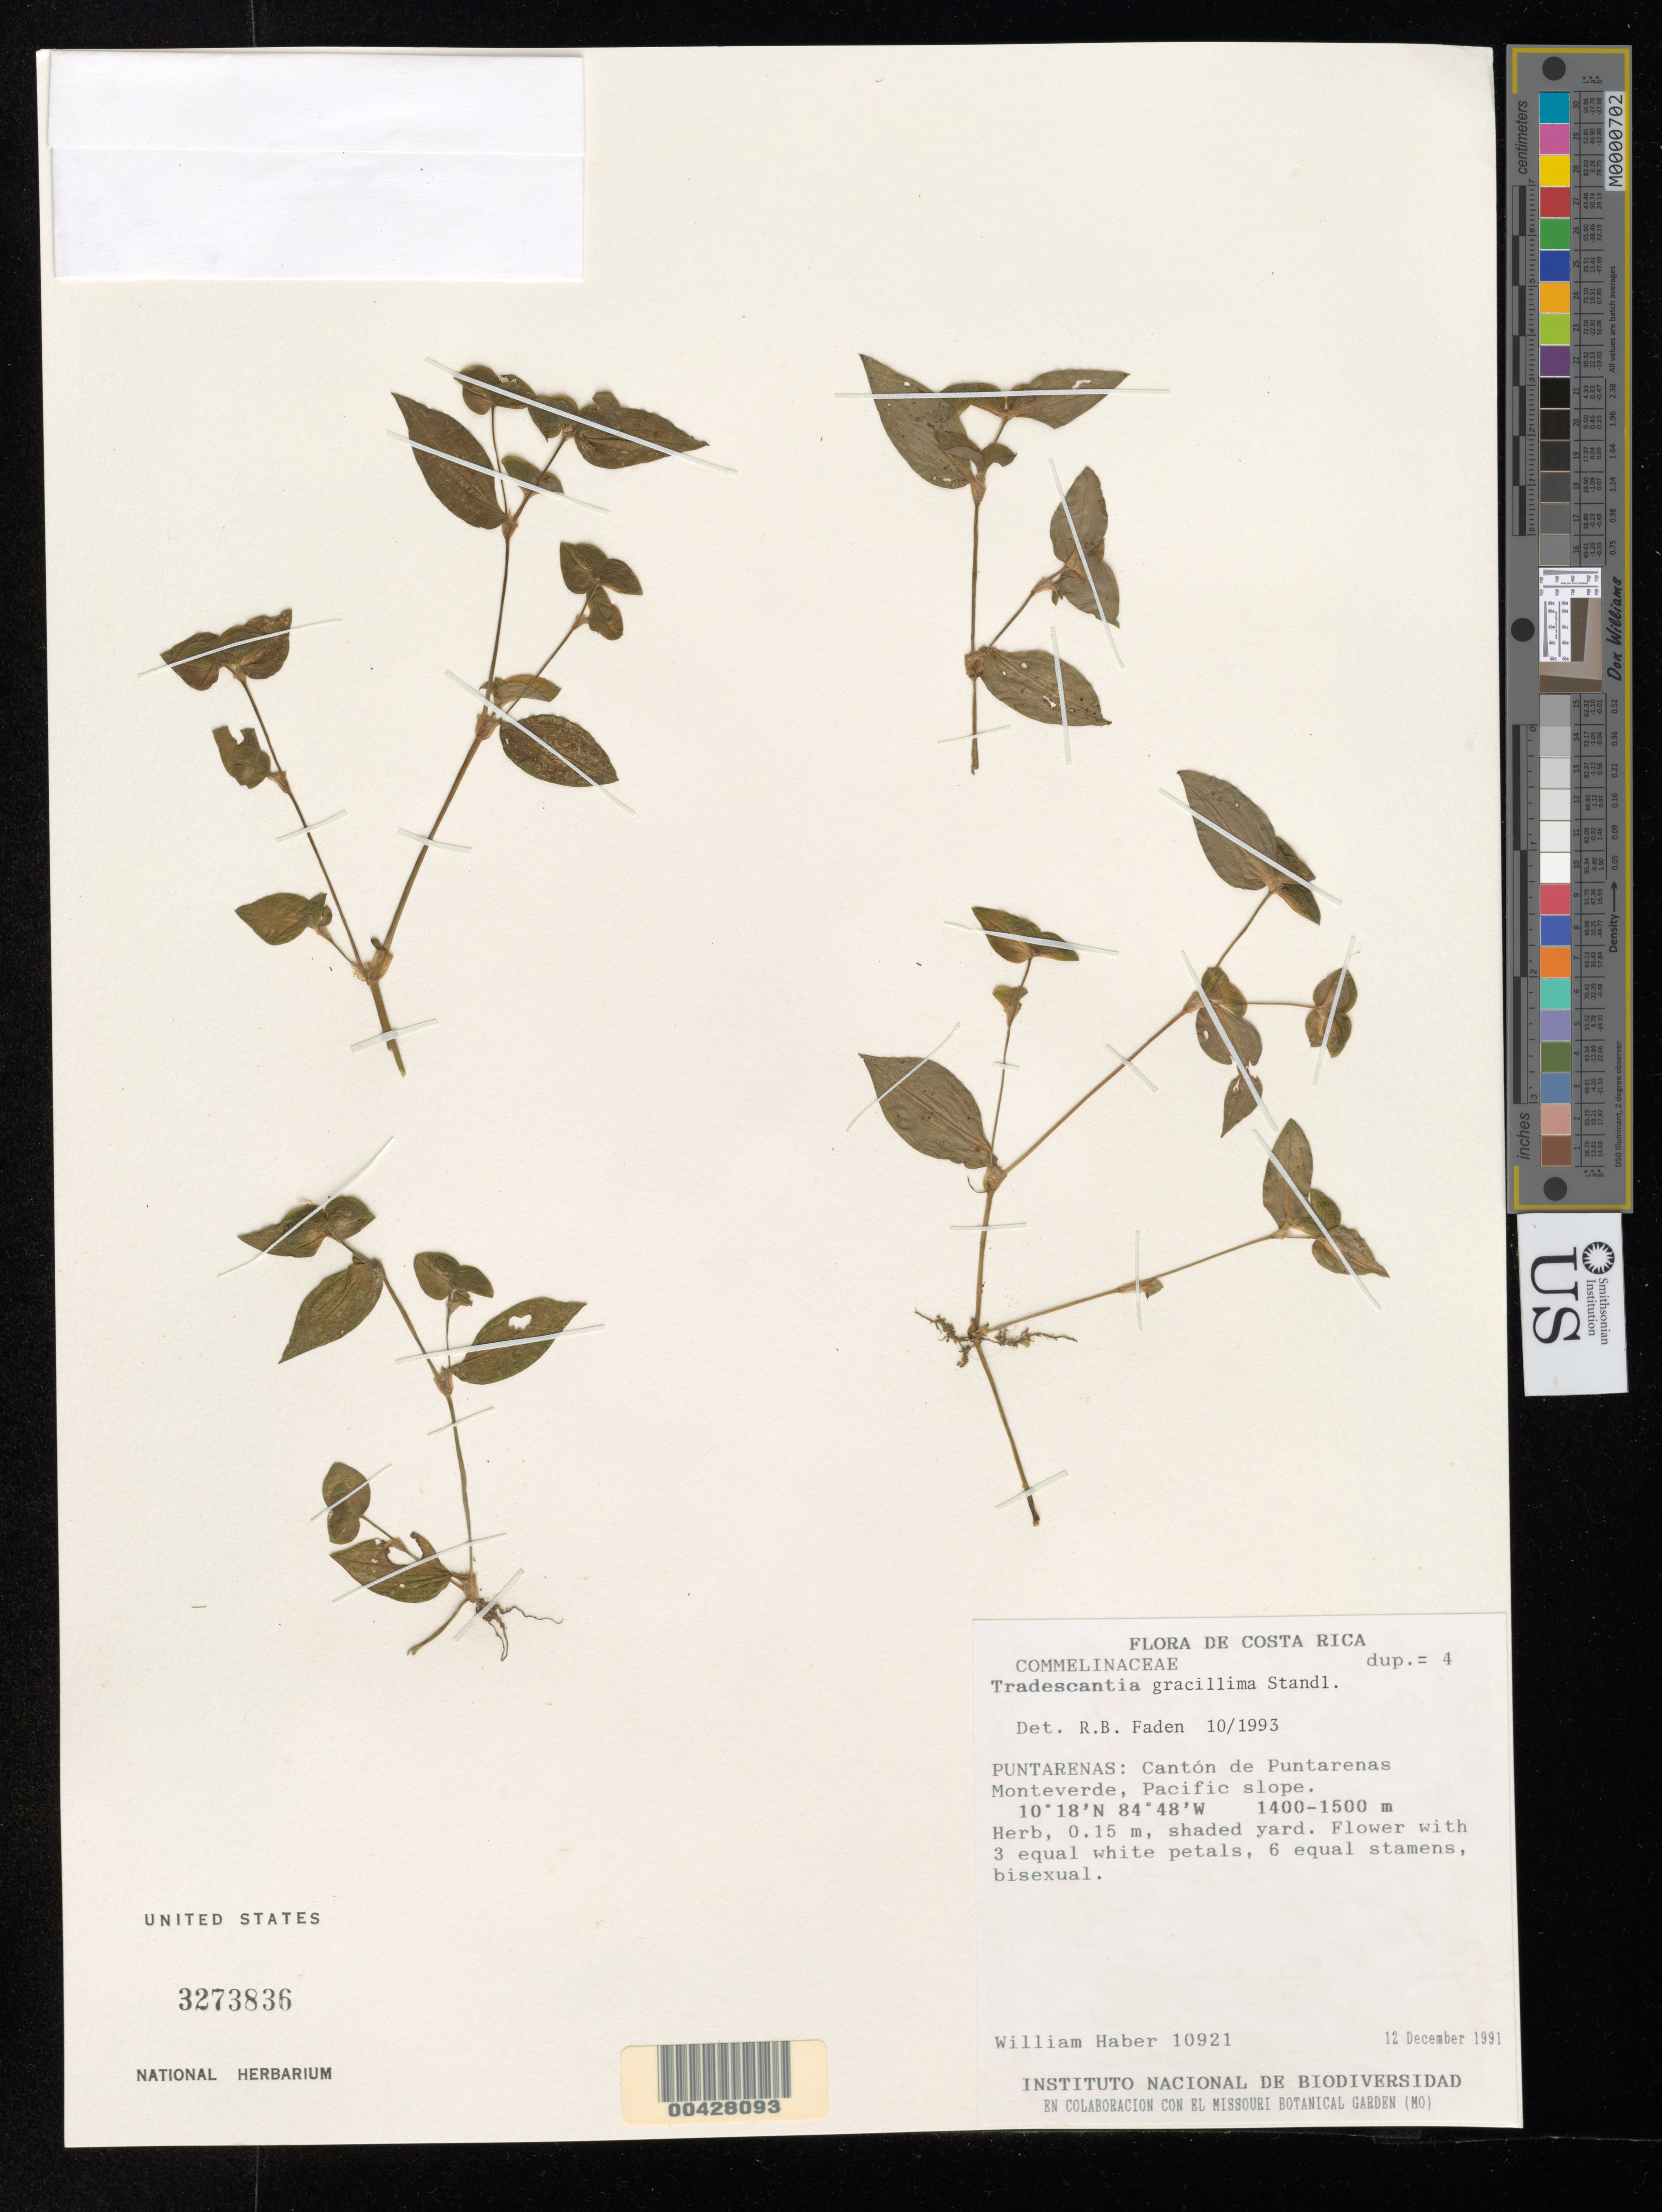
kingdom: Plantae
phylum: Tracheophyta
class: Liliopsida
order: Commelinales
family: Commelinaceae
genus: Tradescantia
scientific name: Tradescantia gracillima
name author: Standl.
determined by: Faden, Robert B., (US), Smithsonian Institution - National Museum of Natural History (UNITED STATES)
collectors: W. A. Haber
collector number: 10921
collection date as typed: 12 Dec 1991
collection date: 1991-12-12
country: Costa Rica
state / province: Puntarenas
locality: Monteverde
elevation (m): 1400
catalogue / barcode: US 3273836